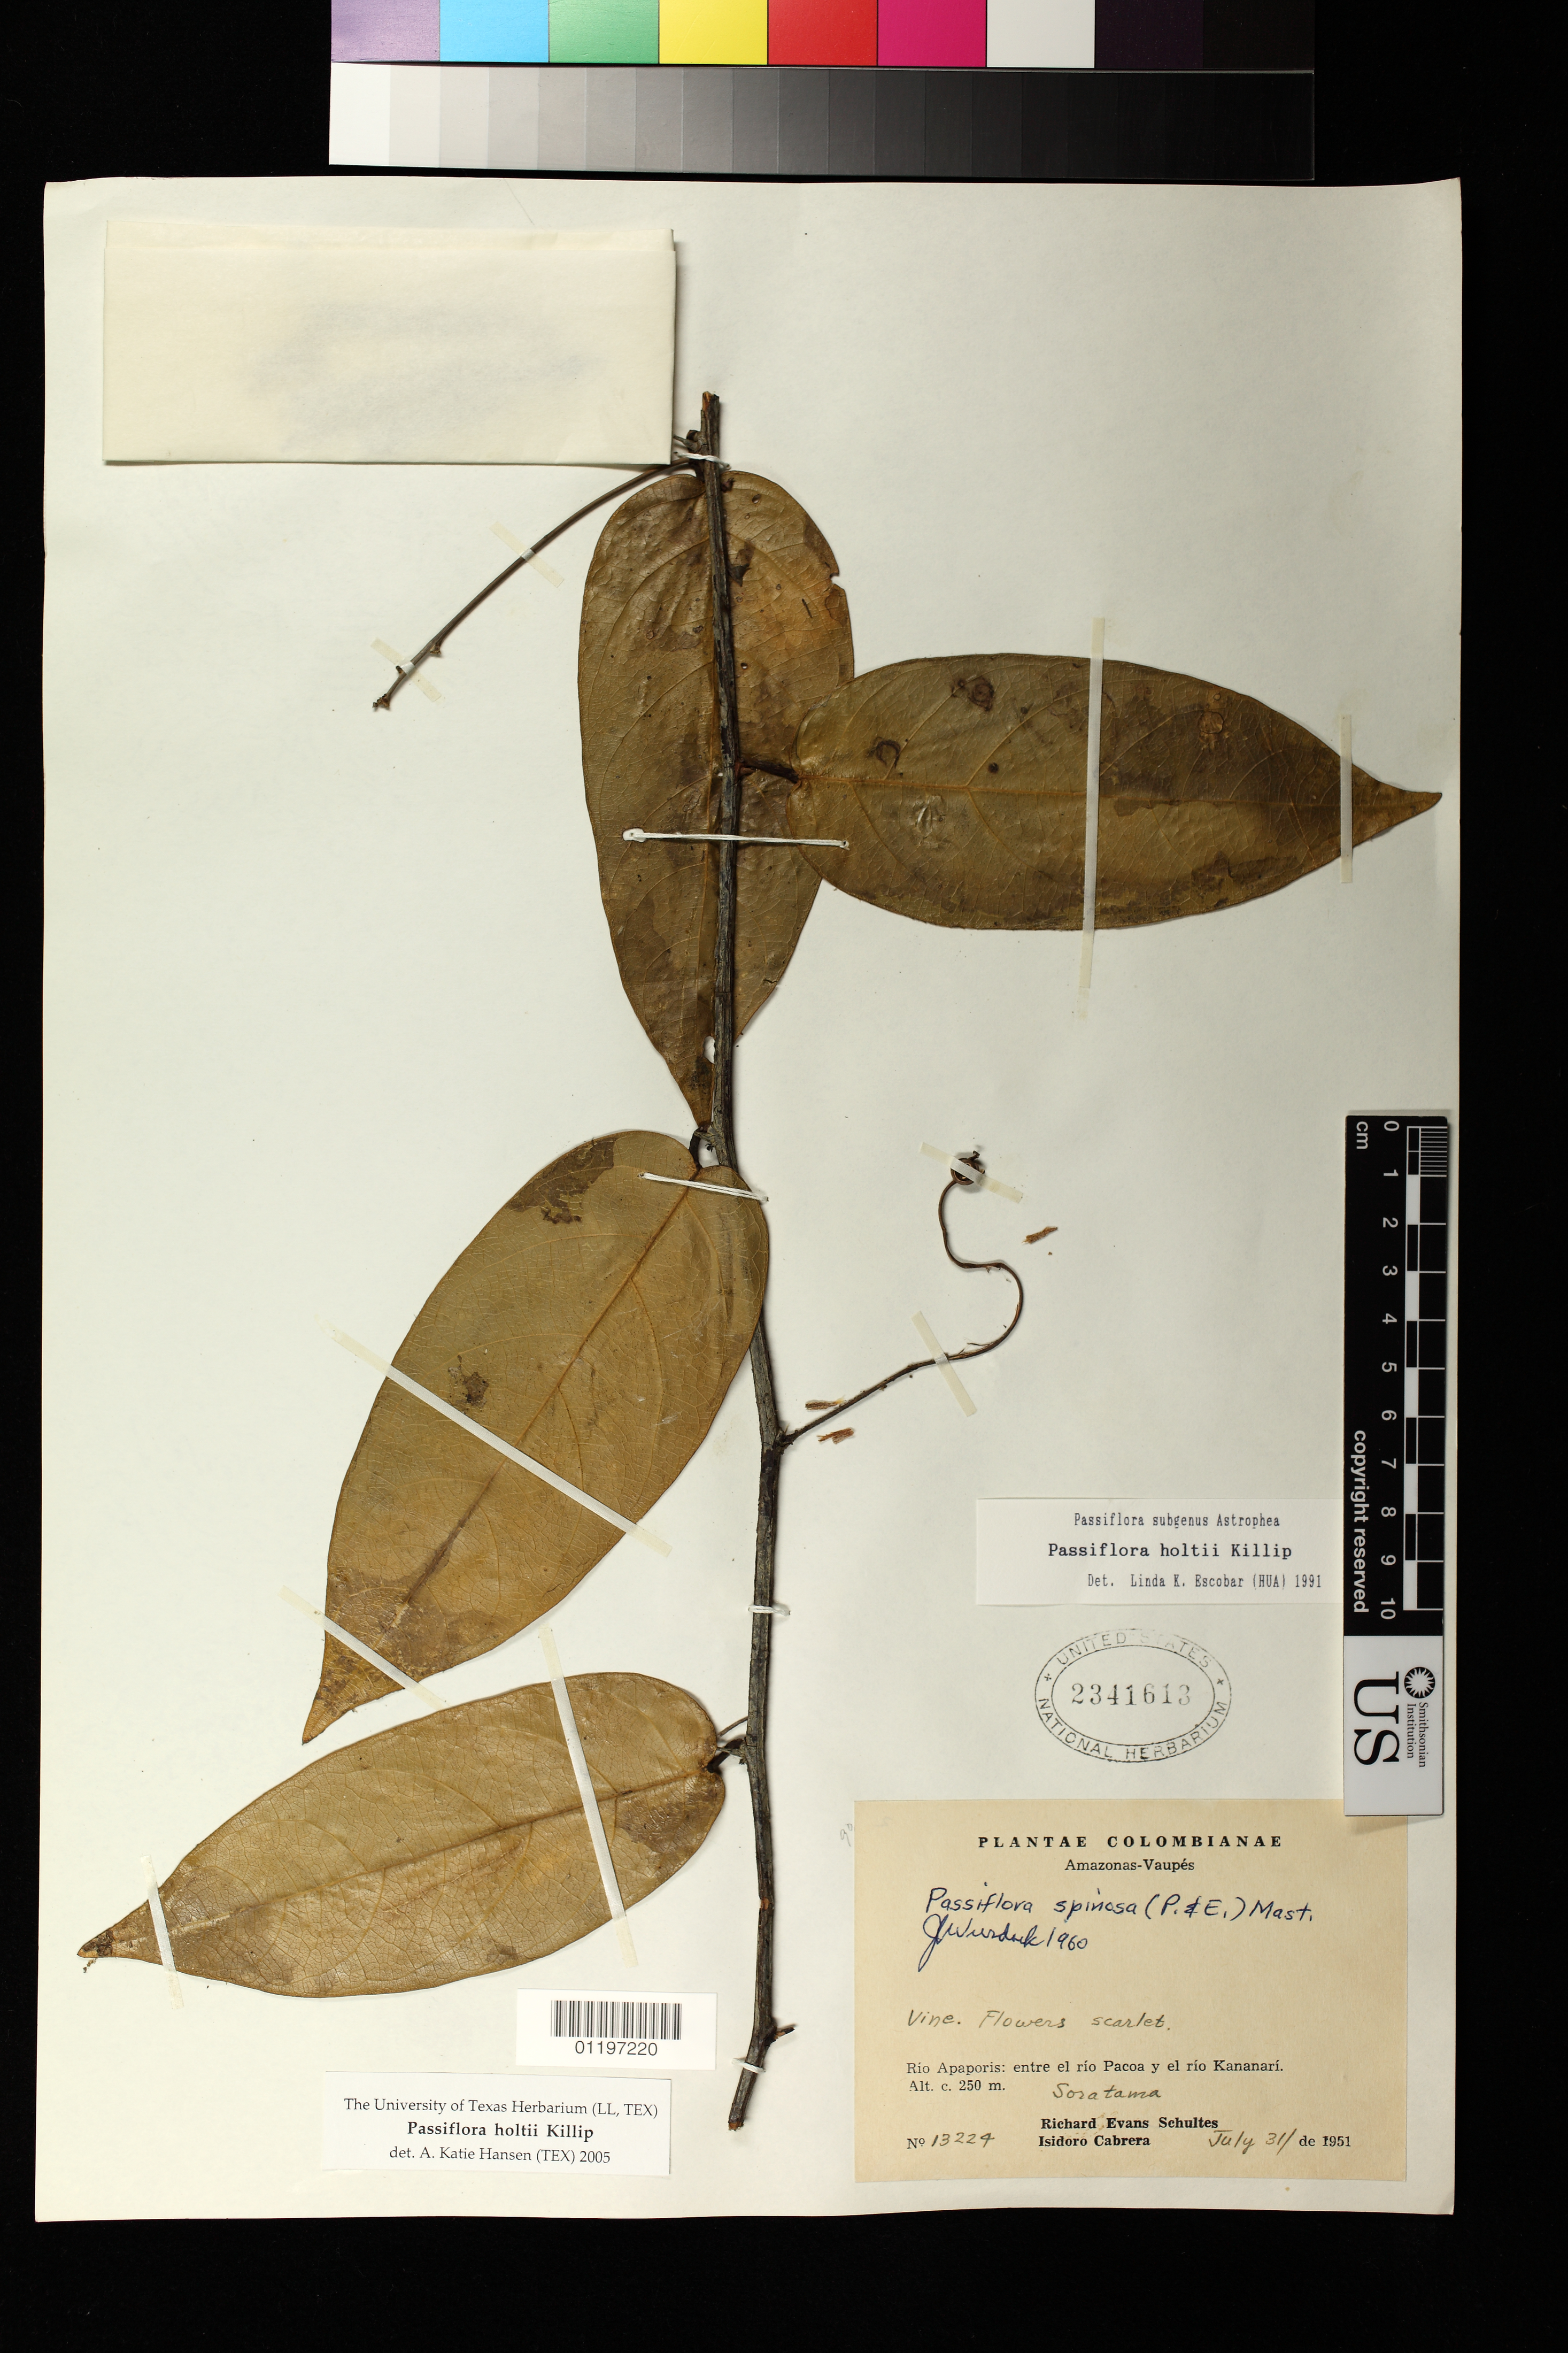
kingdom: Plantae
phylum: Tracheophyta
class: Magnoliopsida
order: Malpighiales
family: Passifloraceae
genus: Passiflora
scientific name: Passiflora holtii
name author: Killip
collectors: R. E. Schultes & I. Cabrera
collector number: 13224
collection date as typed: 31 Jul 1951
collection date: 1951-07-31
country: Colombia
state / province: Vaupés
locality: Río Apaporis: entre el río Pacoa y el río Kananarí. Soratama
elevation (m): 250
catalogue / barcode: US 2341613